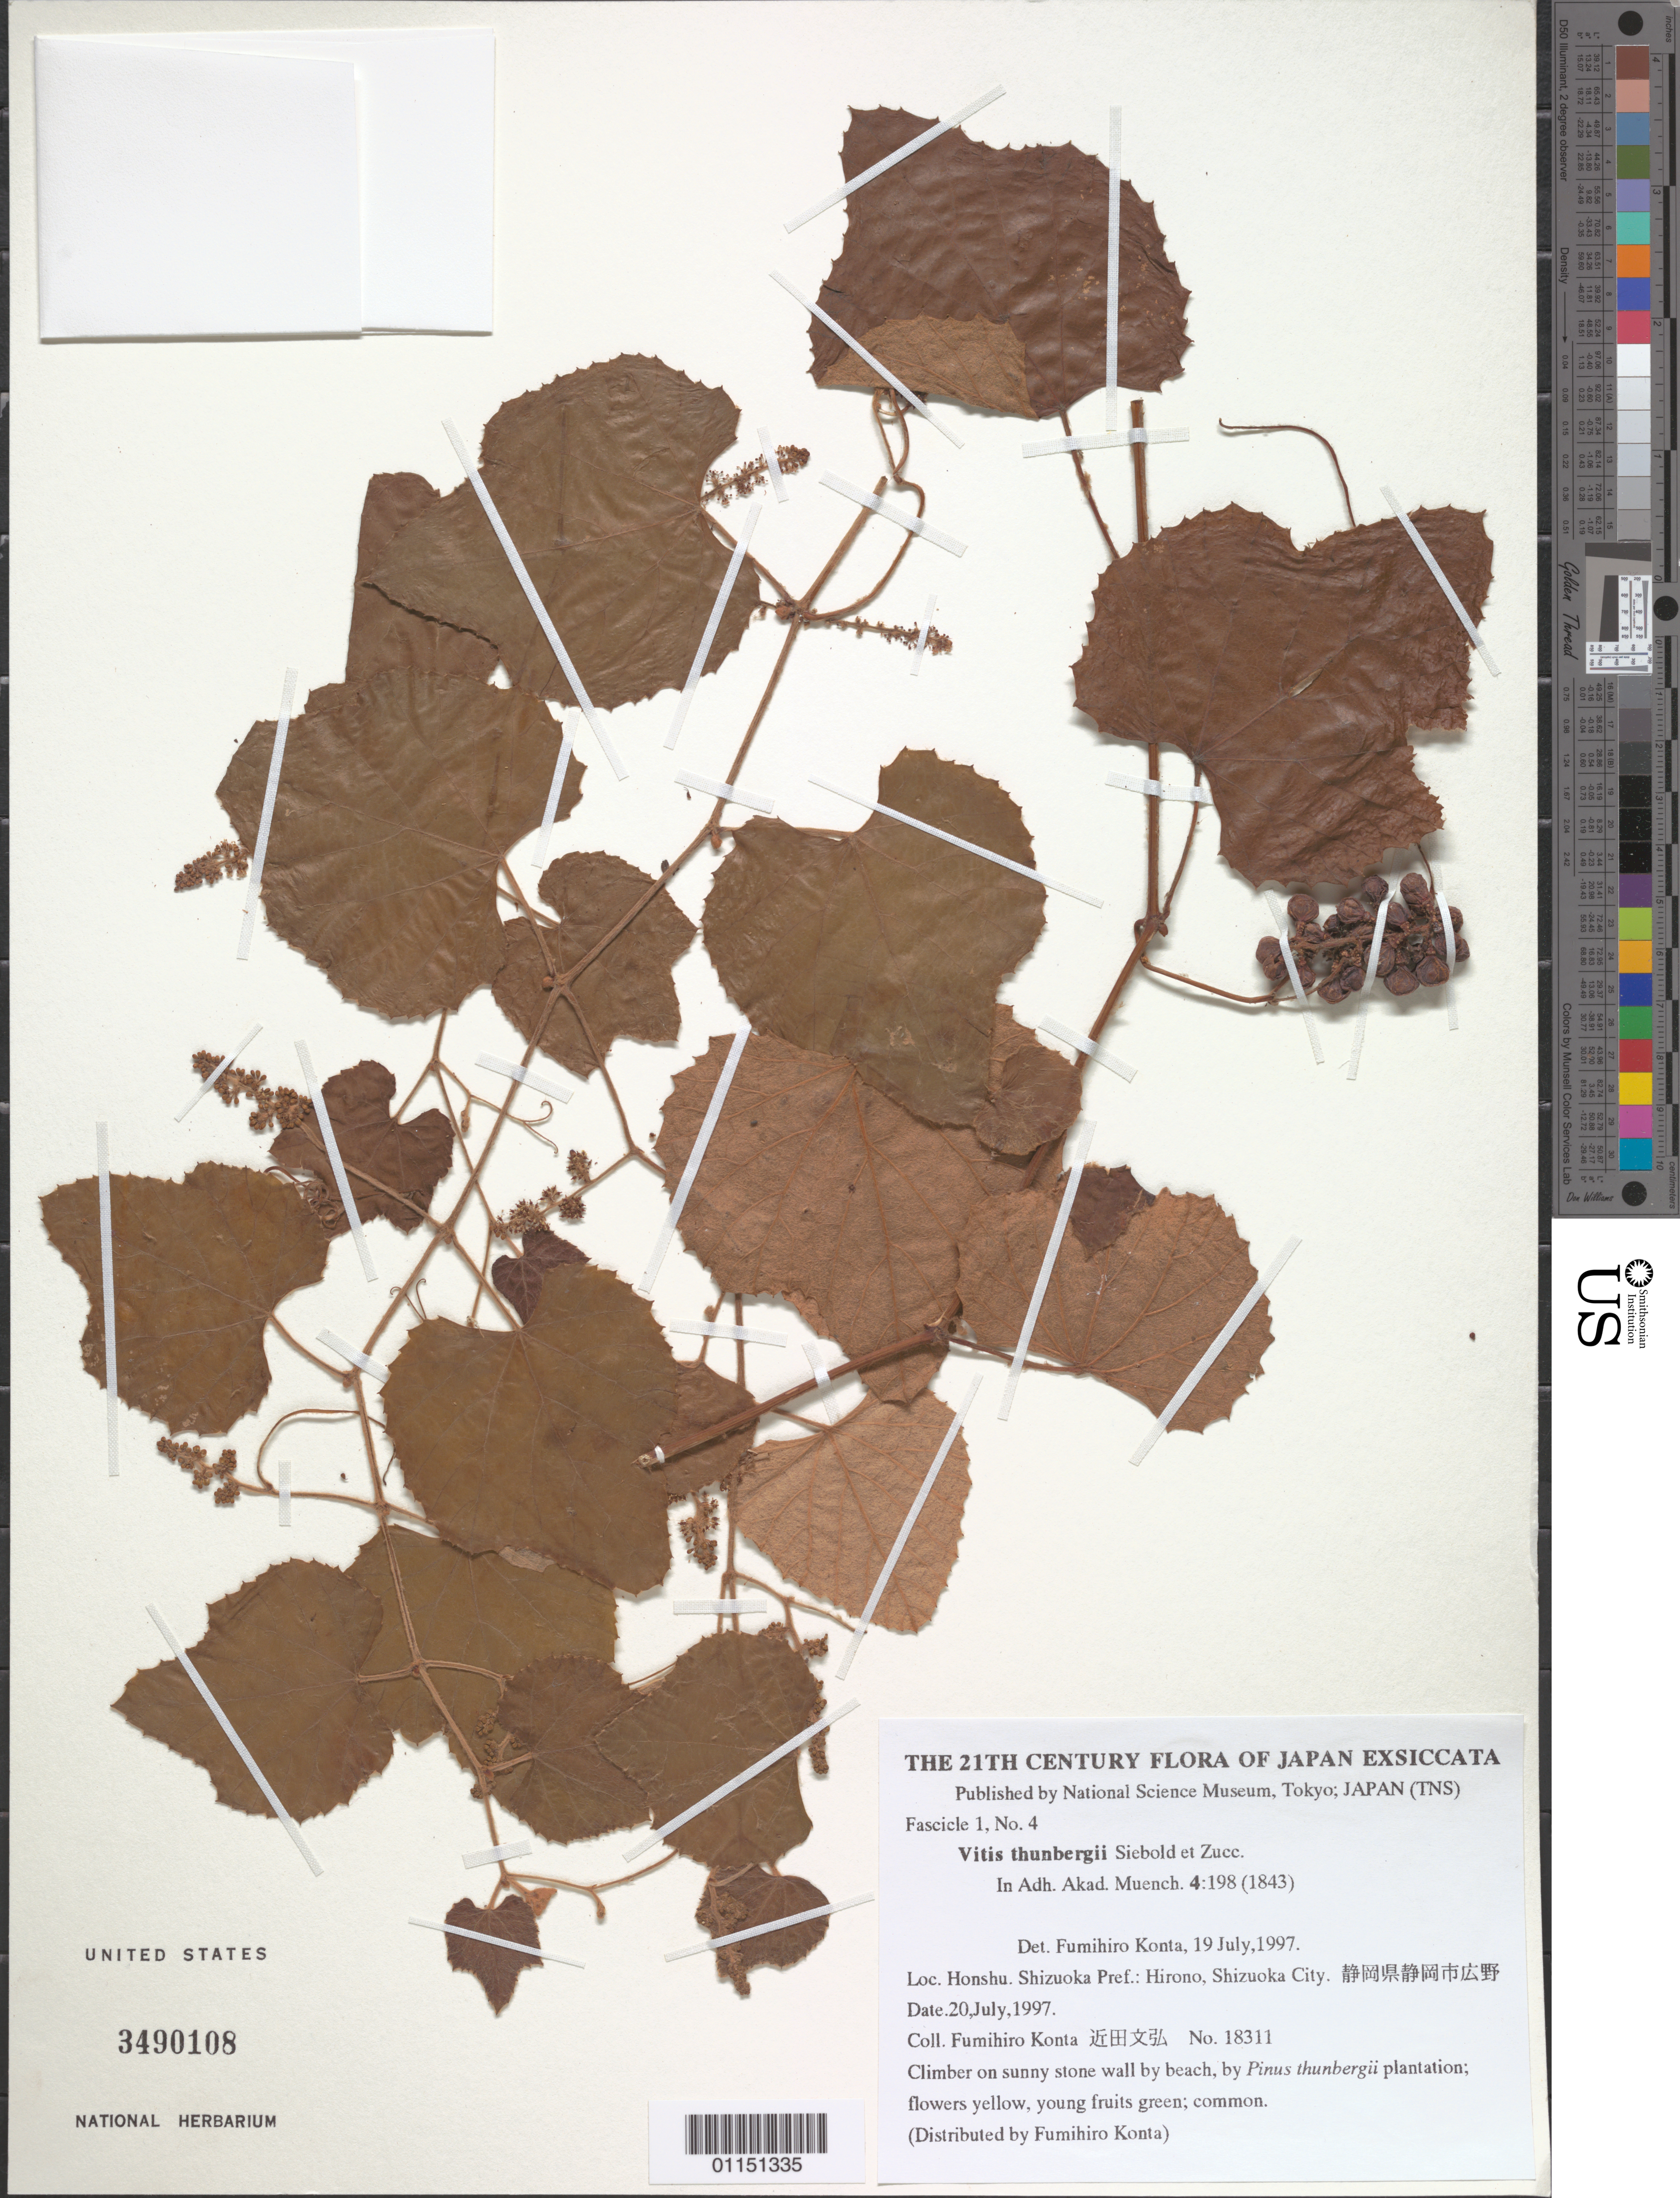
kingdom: Plantae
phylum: Tracheophyta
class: Magnoliopsida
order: Vitales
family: Vitaceae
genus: Vitis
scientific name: Vitis thunbergii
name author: Siebold & Zucc.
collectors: F. Konta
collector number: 18311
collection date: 1997-07-20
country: Japan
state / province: Sizuoka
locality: Honshu: Hirono, Shizuoka City.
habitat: Climber on sunny stone wall by beach; common.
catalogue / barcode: US 3490108